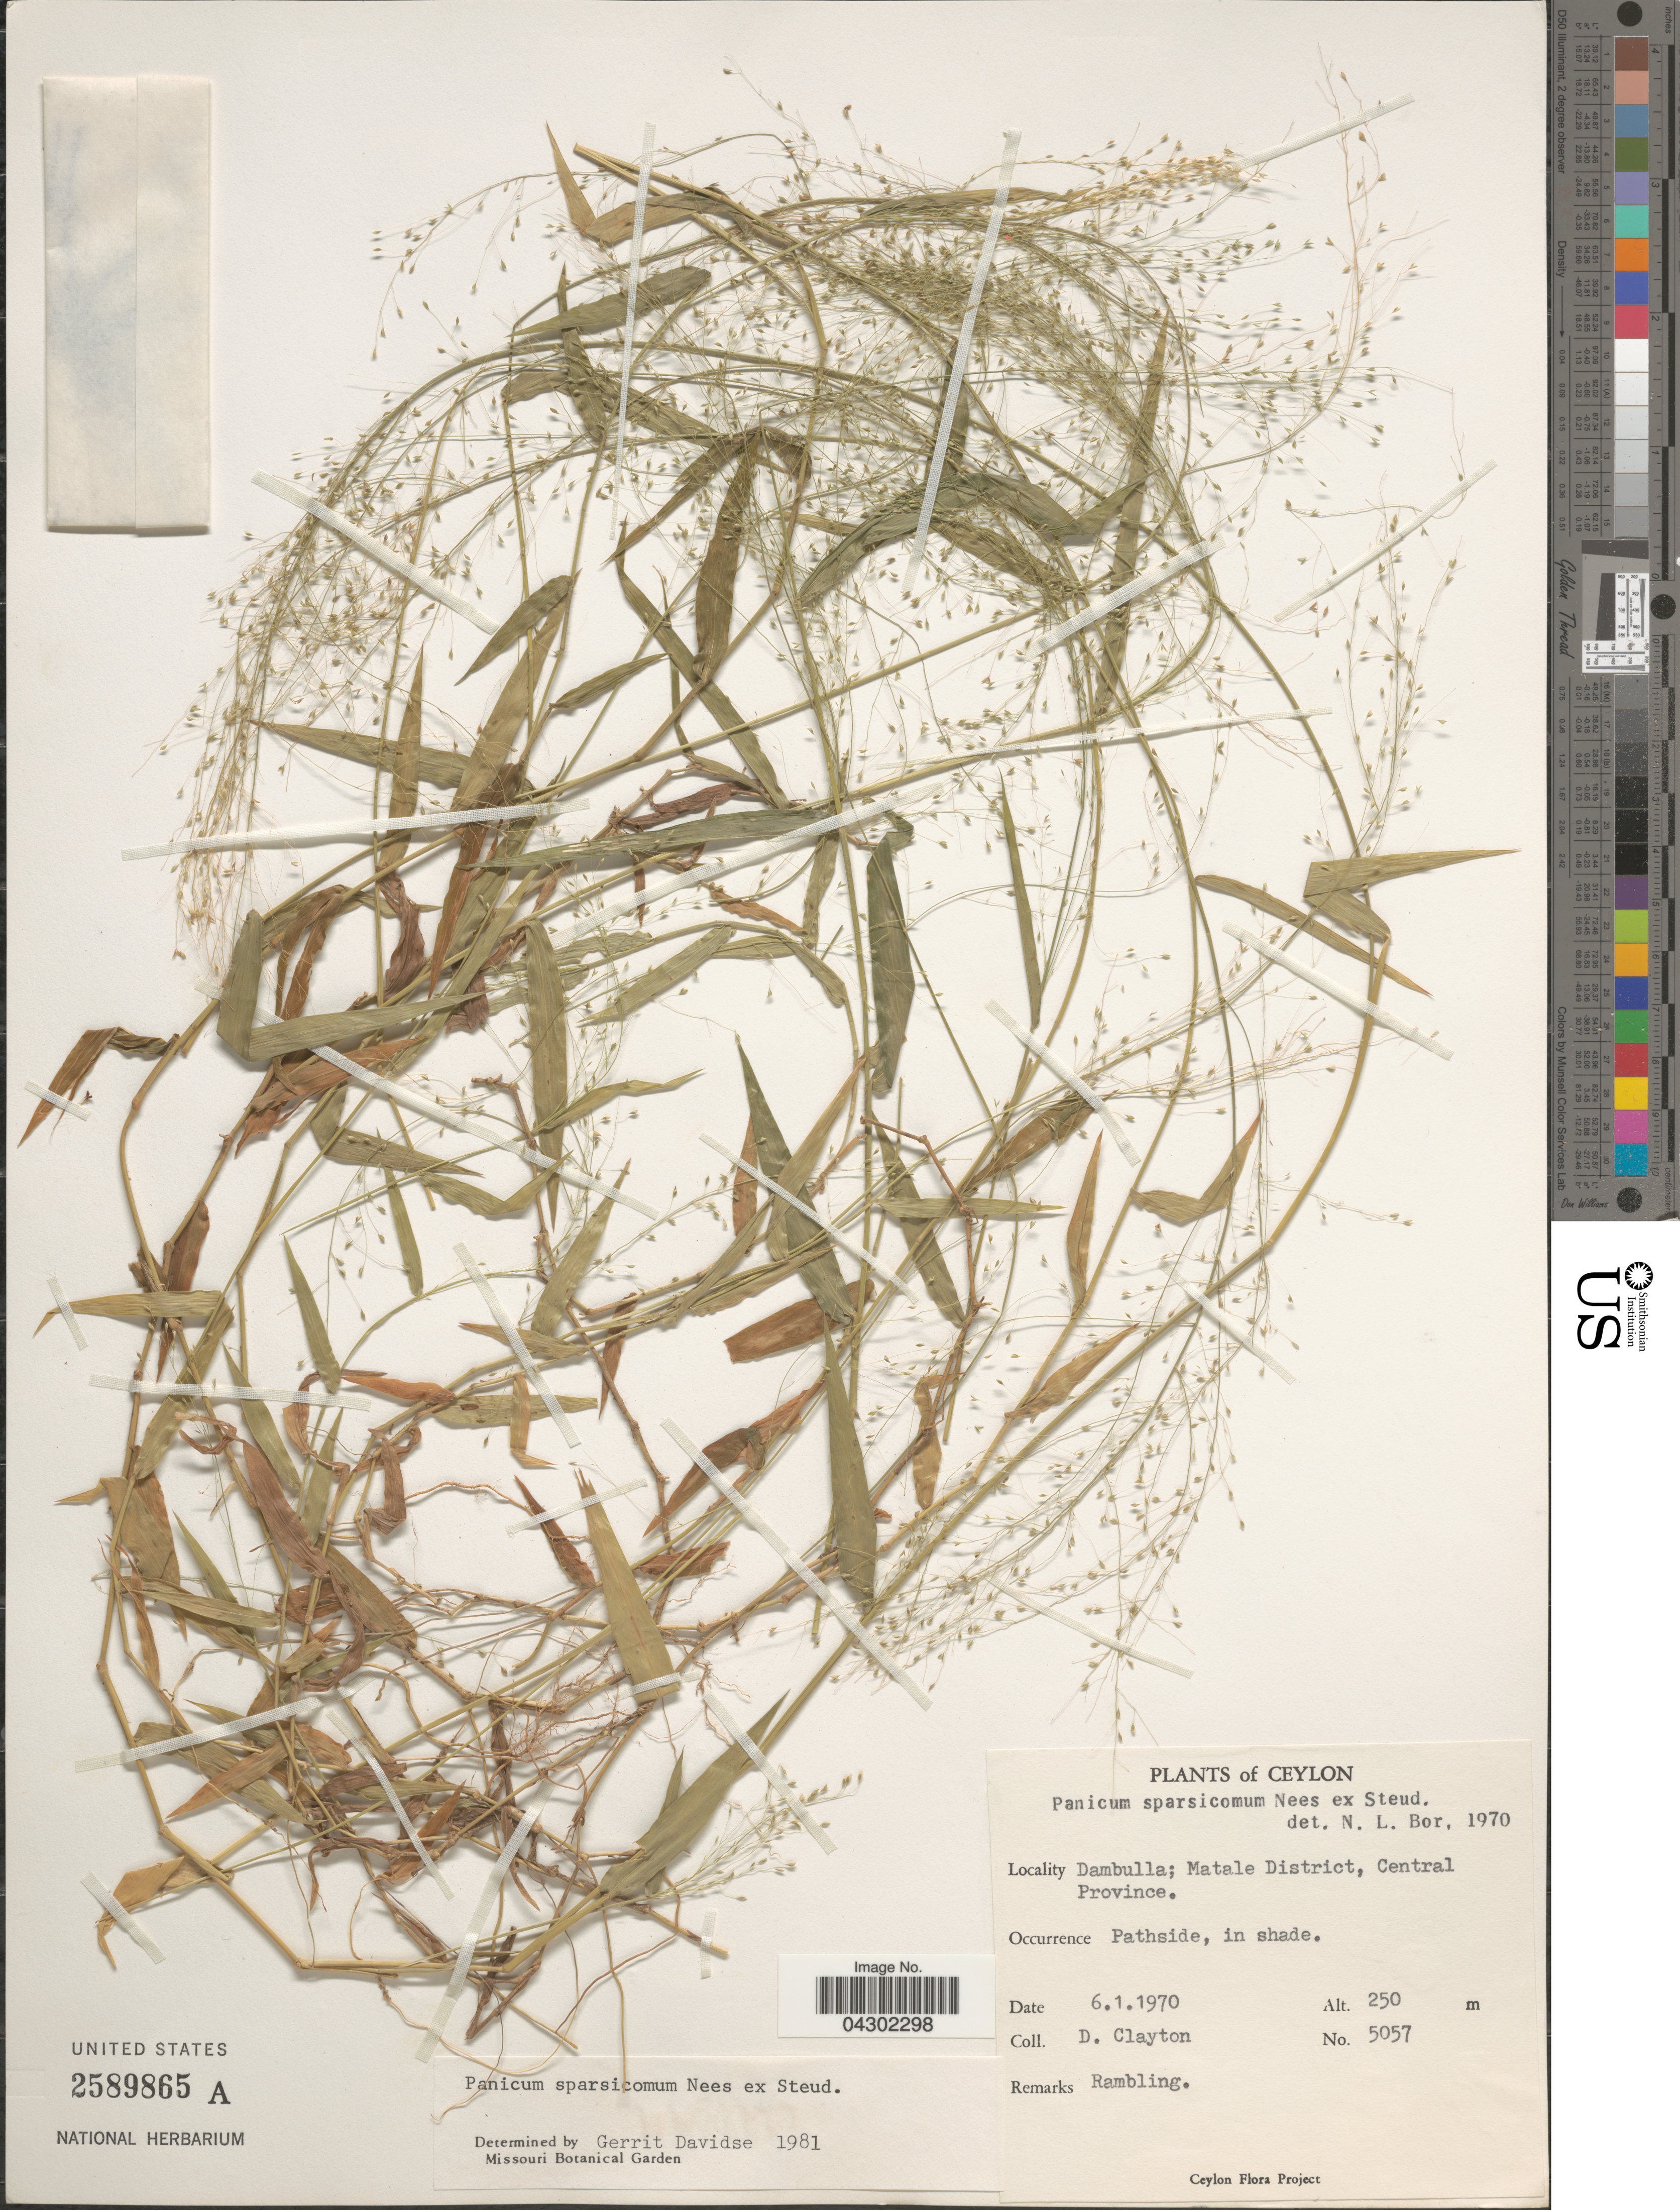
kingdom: Plantae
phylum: Tracheophyta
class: Liliopsida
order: Poales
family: Poaceae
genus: Panicum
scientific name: Panicum sparsicomum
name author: Nees ex Steud.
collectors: D. Clayton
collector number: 5057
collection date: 1970-01-06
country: Sri Lanka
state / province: Central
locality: Ceylon. Dambulla; Matale District.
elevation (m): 250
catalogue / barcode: US 2589865A